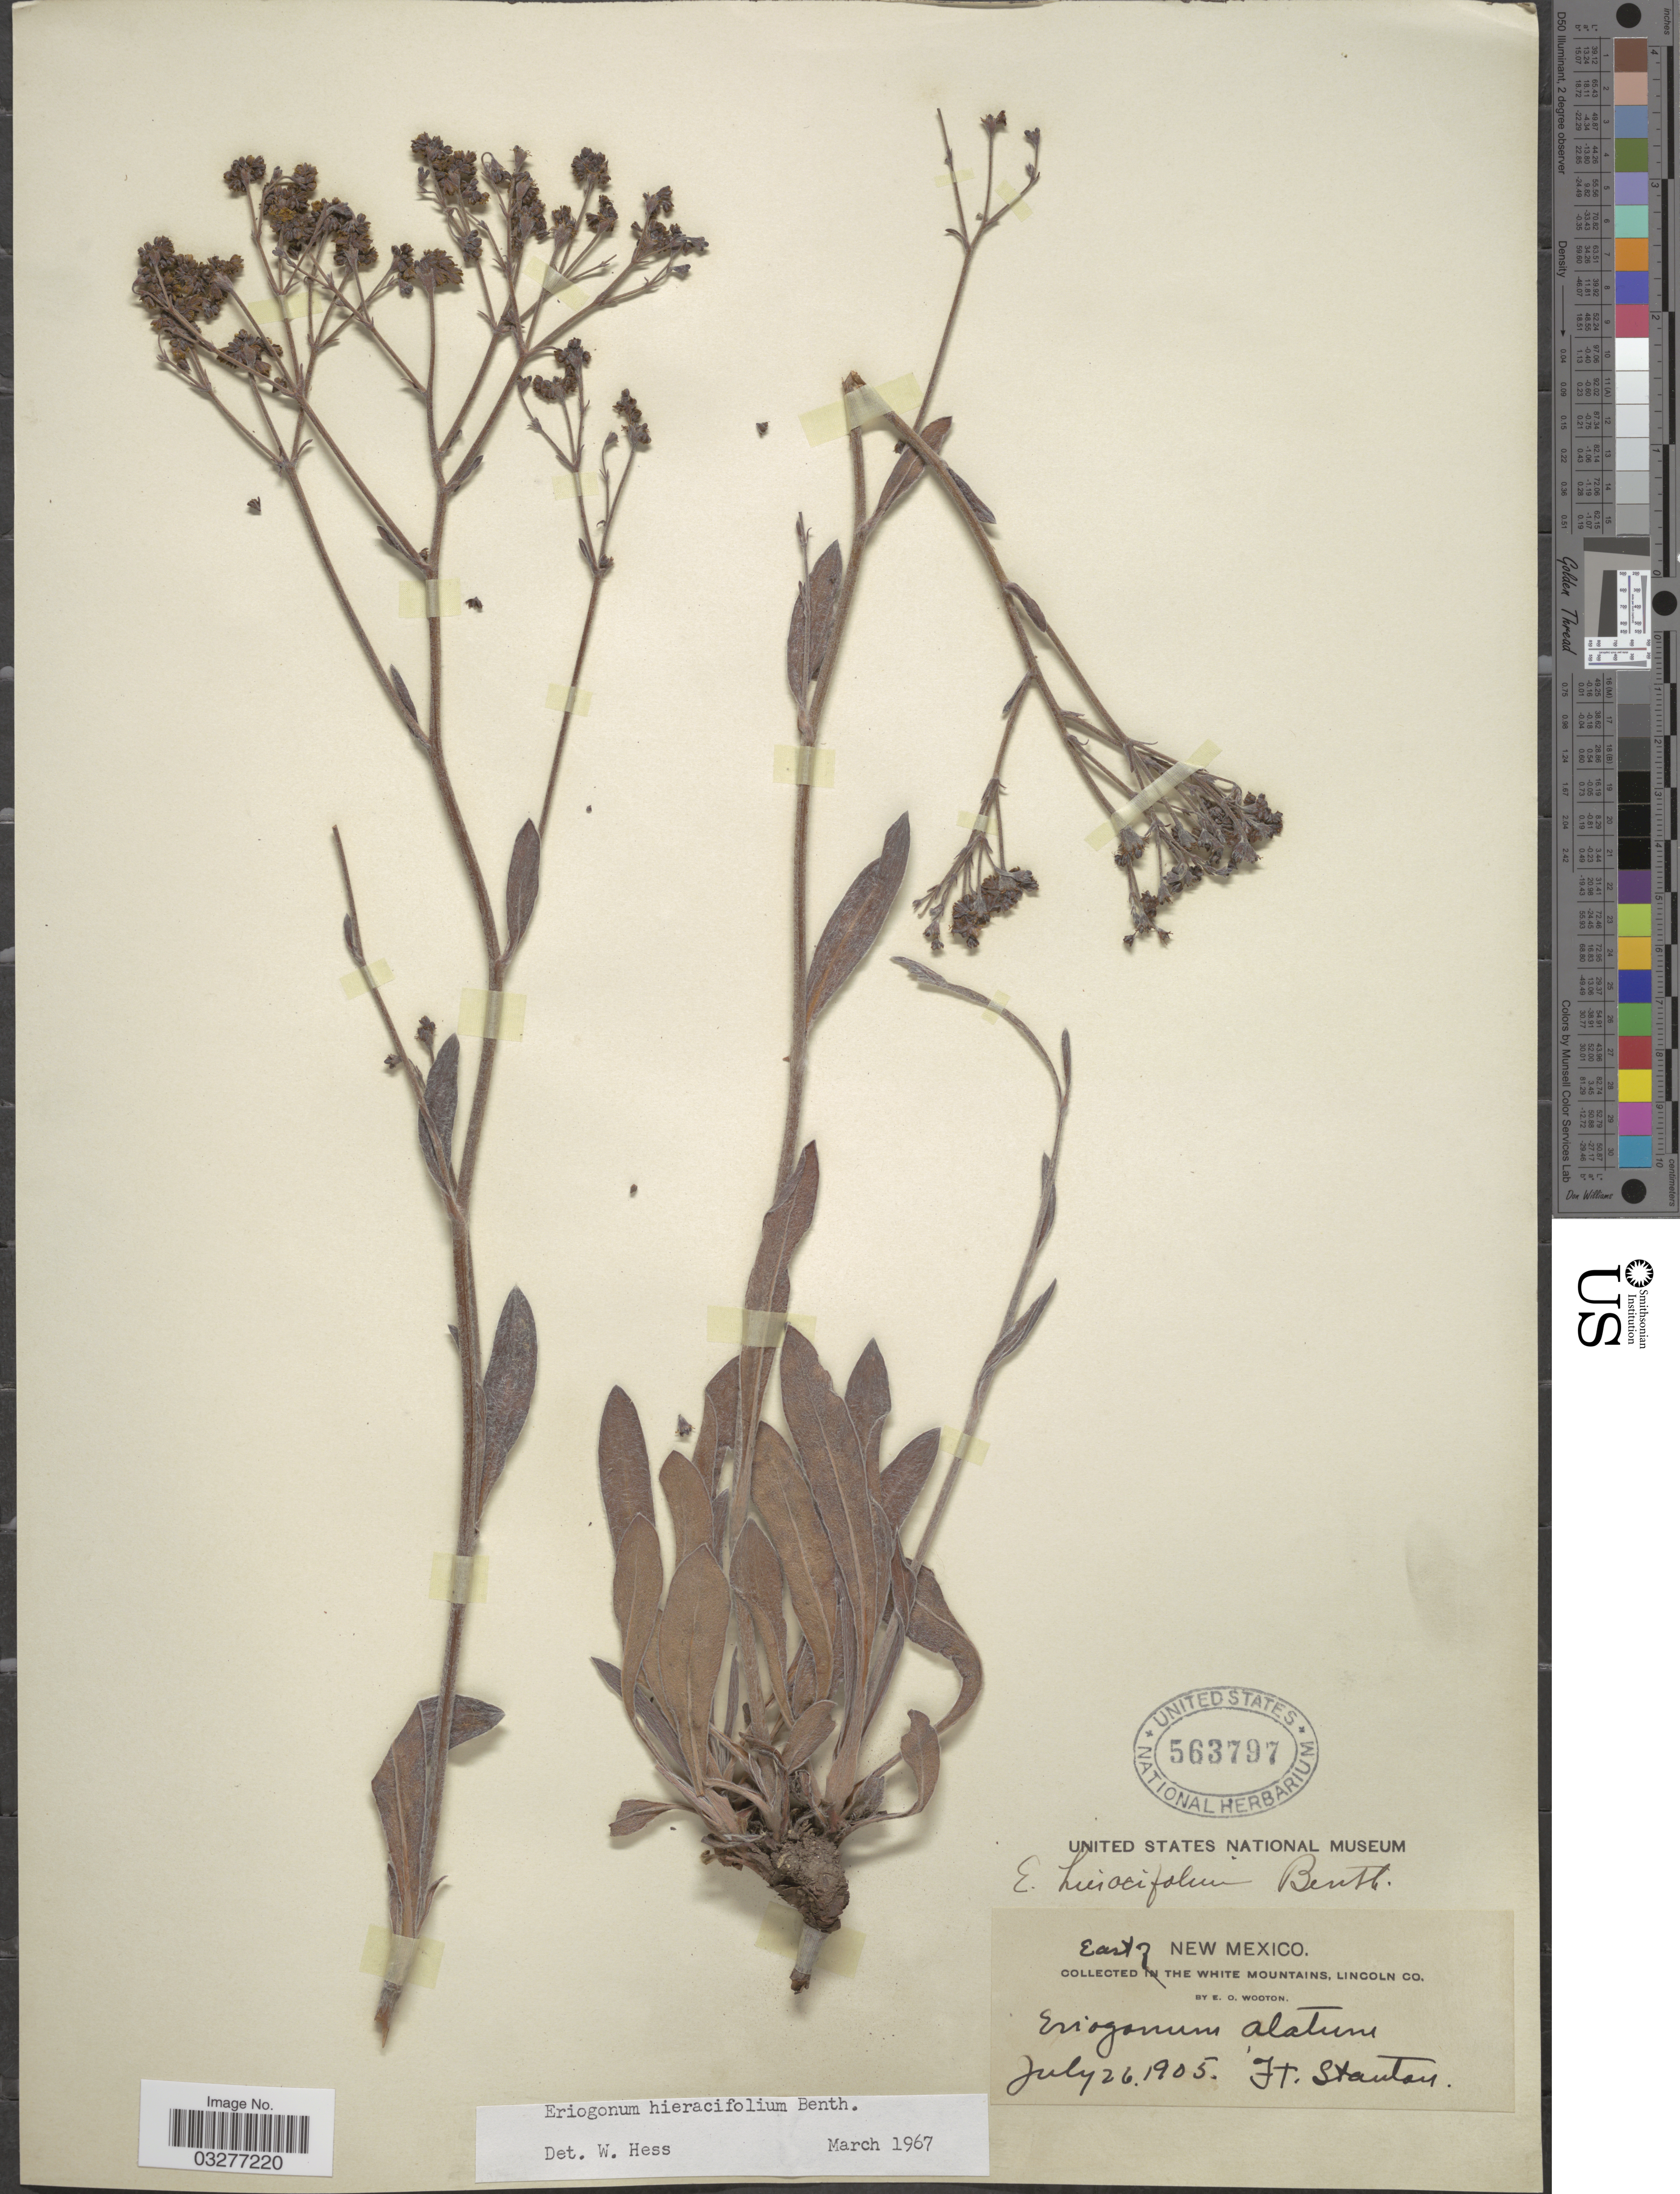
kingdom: Plantae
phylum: Tracheophyta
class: Magnoliopsida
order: Caryophyllales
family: Polygonaceae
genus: Eriogonum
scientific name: Eriogonum hieraciifolium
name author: Benth. in DC.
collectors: E. O. Wooton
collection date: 1905-07-26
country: United States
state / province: New Mexico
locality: East of New Mexico. White Mountains, Lincoln Co. Ft. Stanton.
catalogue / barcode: US 563797